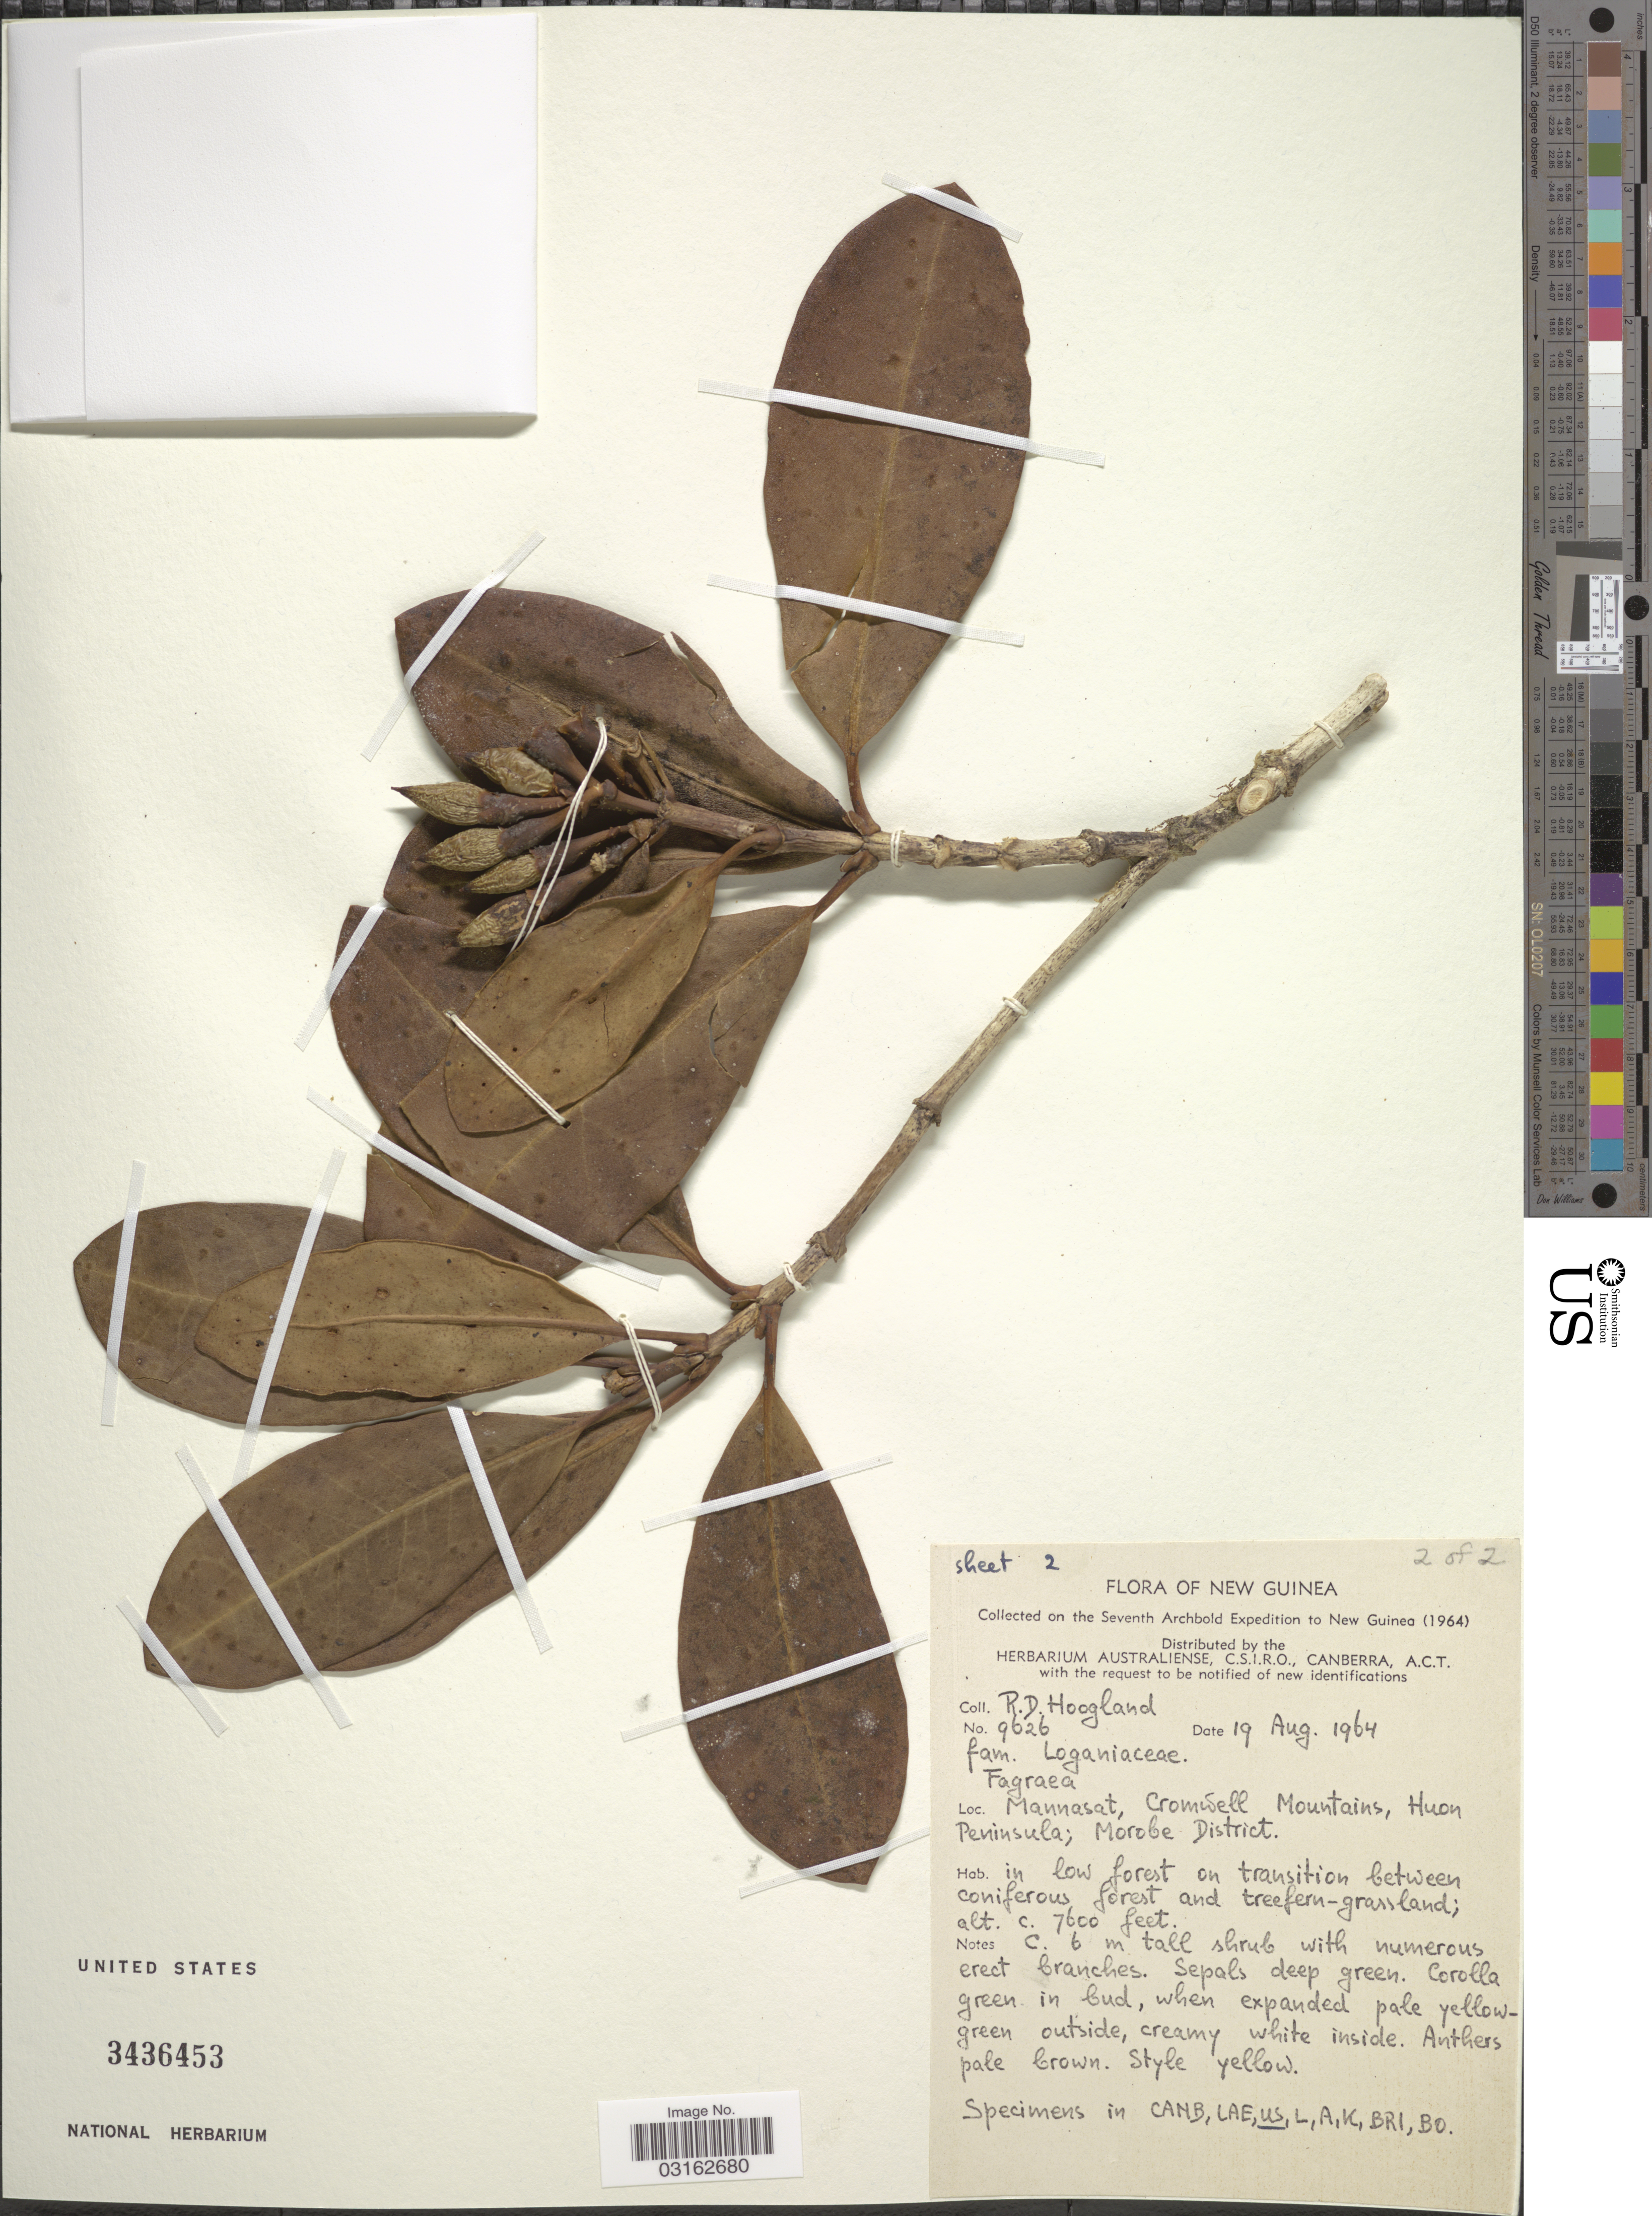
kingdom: Plantae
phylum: Tracheophyta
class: Magnoliopsida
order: Gentianales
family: Gentianaceae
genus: Fagraea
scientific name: Fagraea sp.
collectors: R. D. Hoogland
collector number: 9626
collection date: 1964-08-19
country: Papua New Guinea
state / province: Morobe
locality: New Guinea, Mannasat, Cromwell Mountains, Huon Peninsula; Morobe District.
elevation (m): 2316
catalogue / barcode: US 3436453